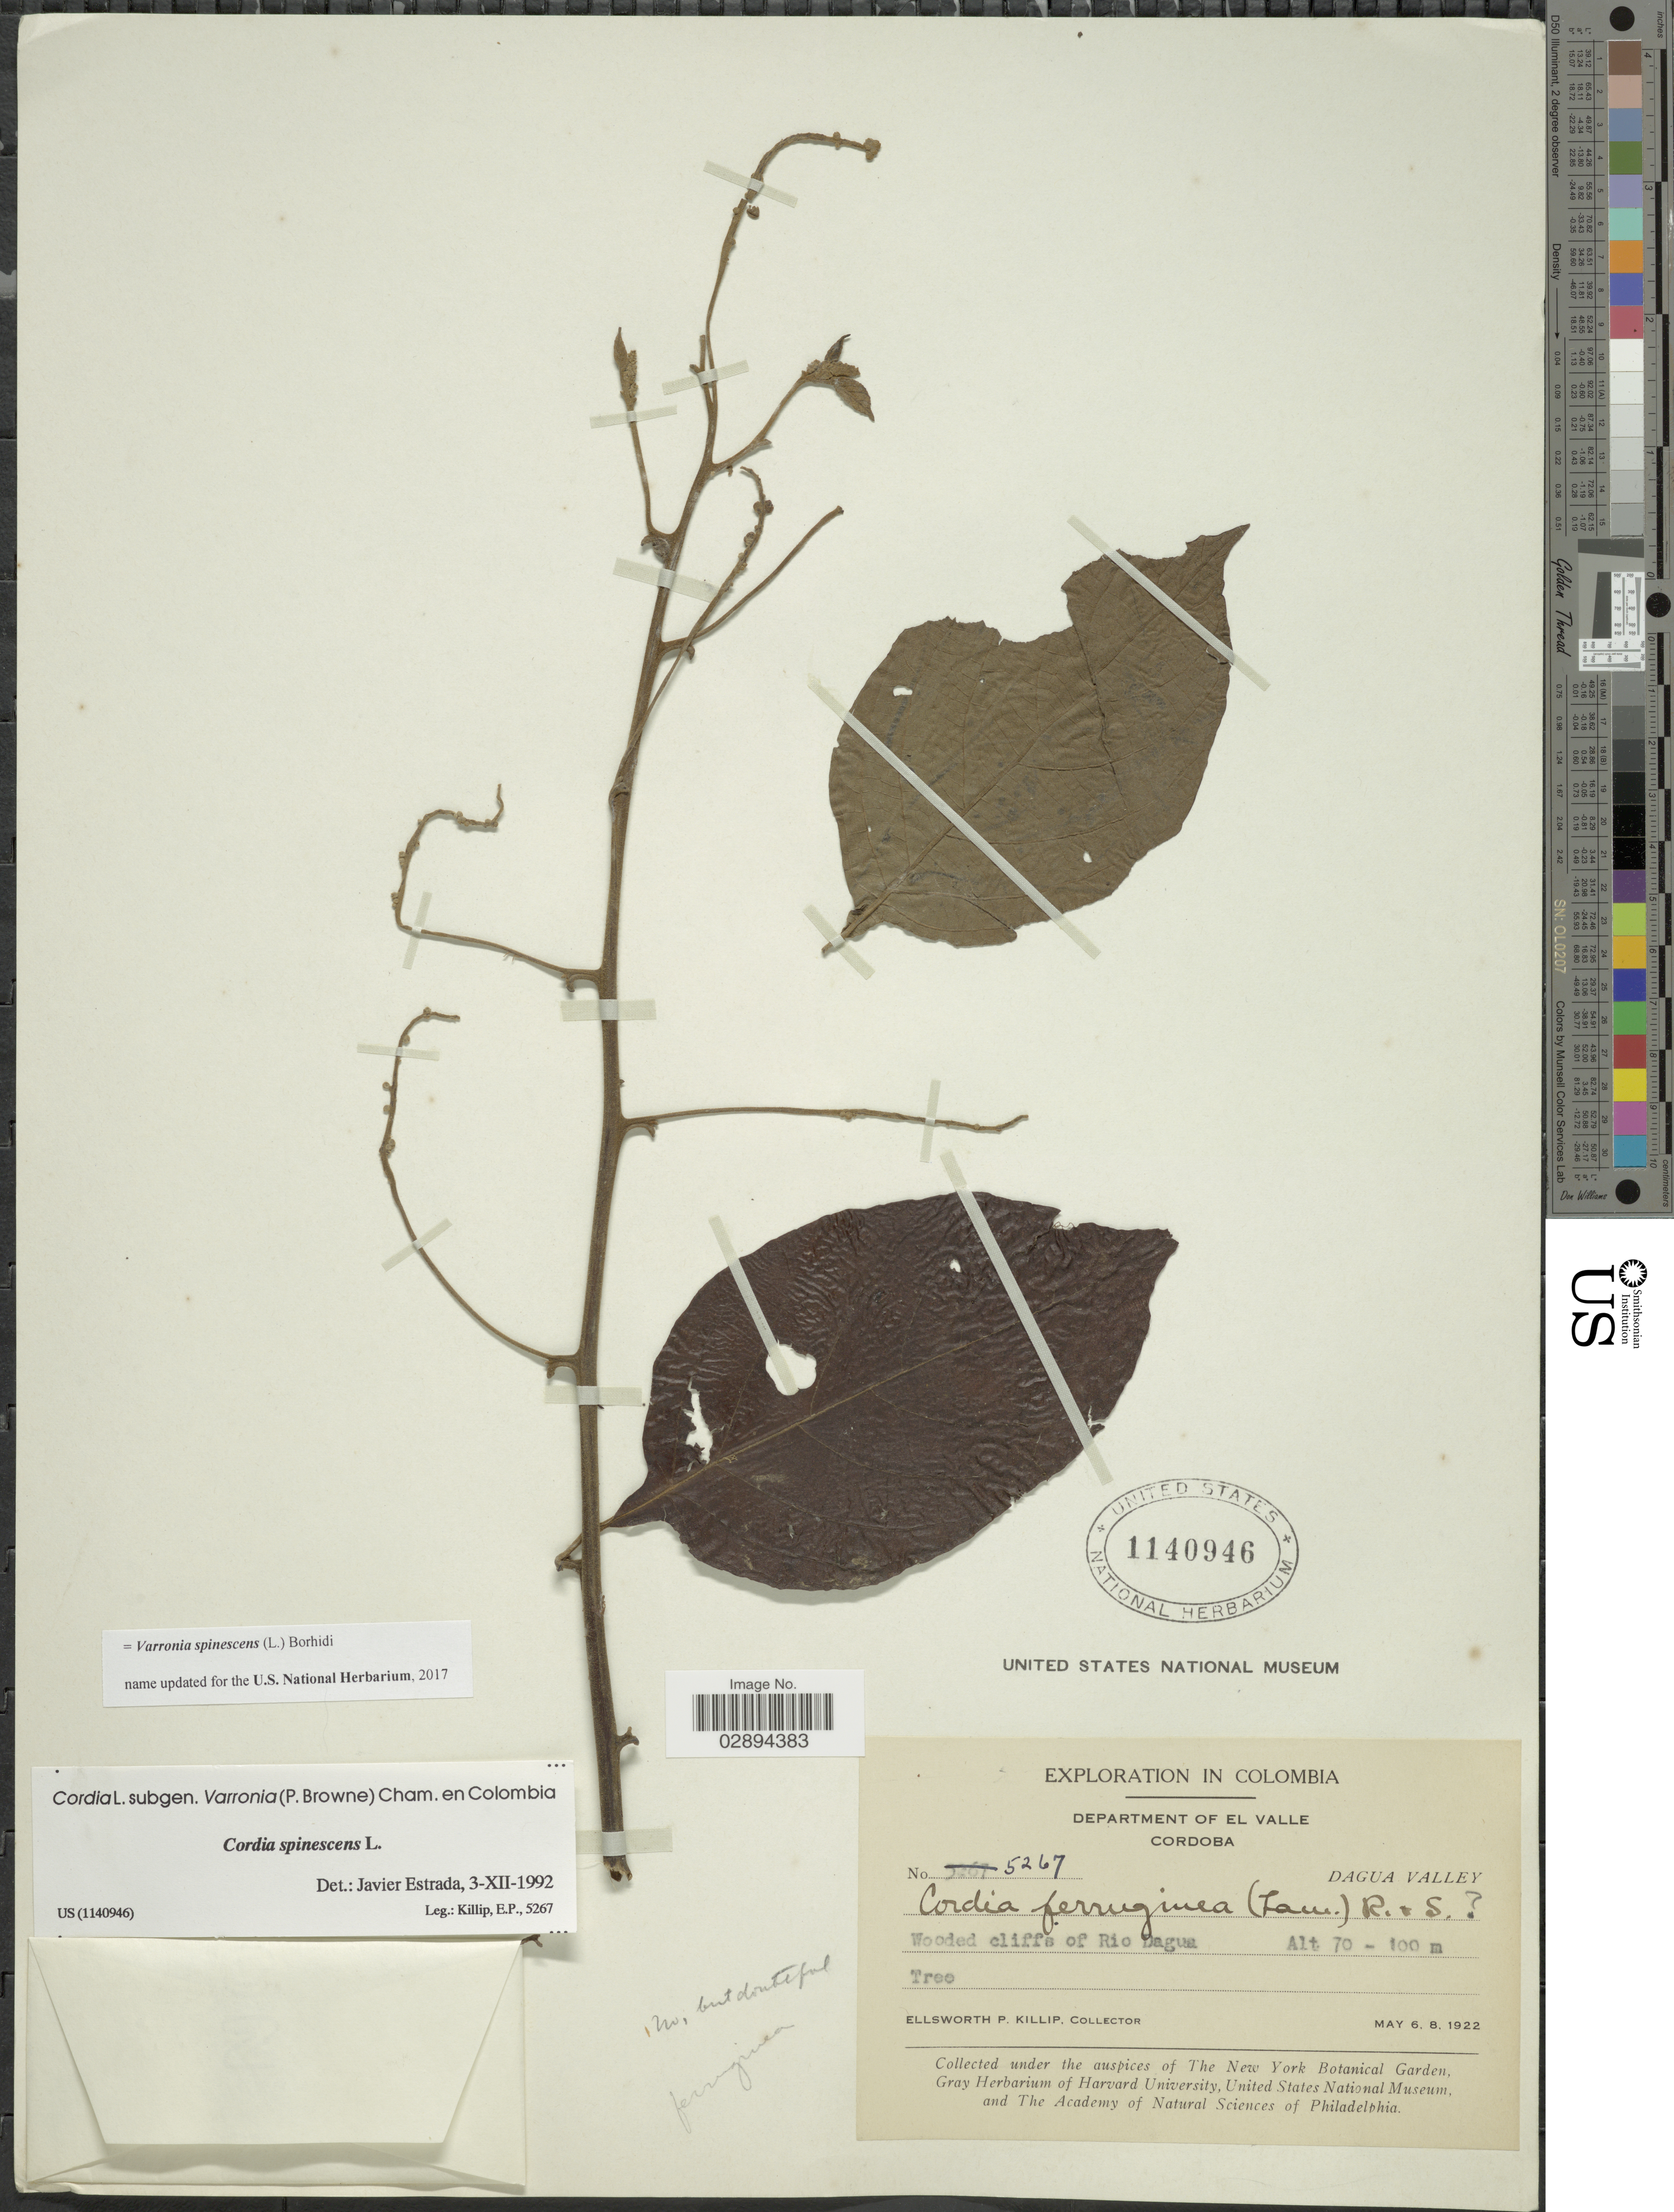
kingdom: Plantae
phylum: Tracheophyta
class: Magnoliopsida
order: Boraginales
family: Cordiaceae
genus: Varronia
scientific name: Varronia spinescens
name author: (L.) Borhidi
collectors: E. P. Killip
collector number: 5267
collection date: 1922-05-06/1922-05-08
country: Colombia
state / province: Valle del Cauca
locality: Department of Valle, Cordoba, Wooded cliffs of Rio Dagua.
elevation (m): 70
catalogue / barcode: US 1140946